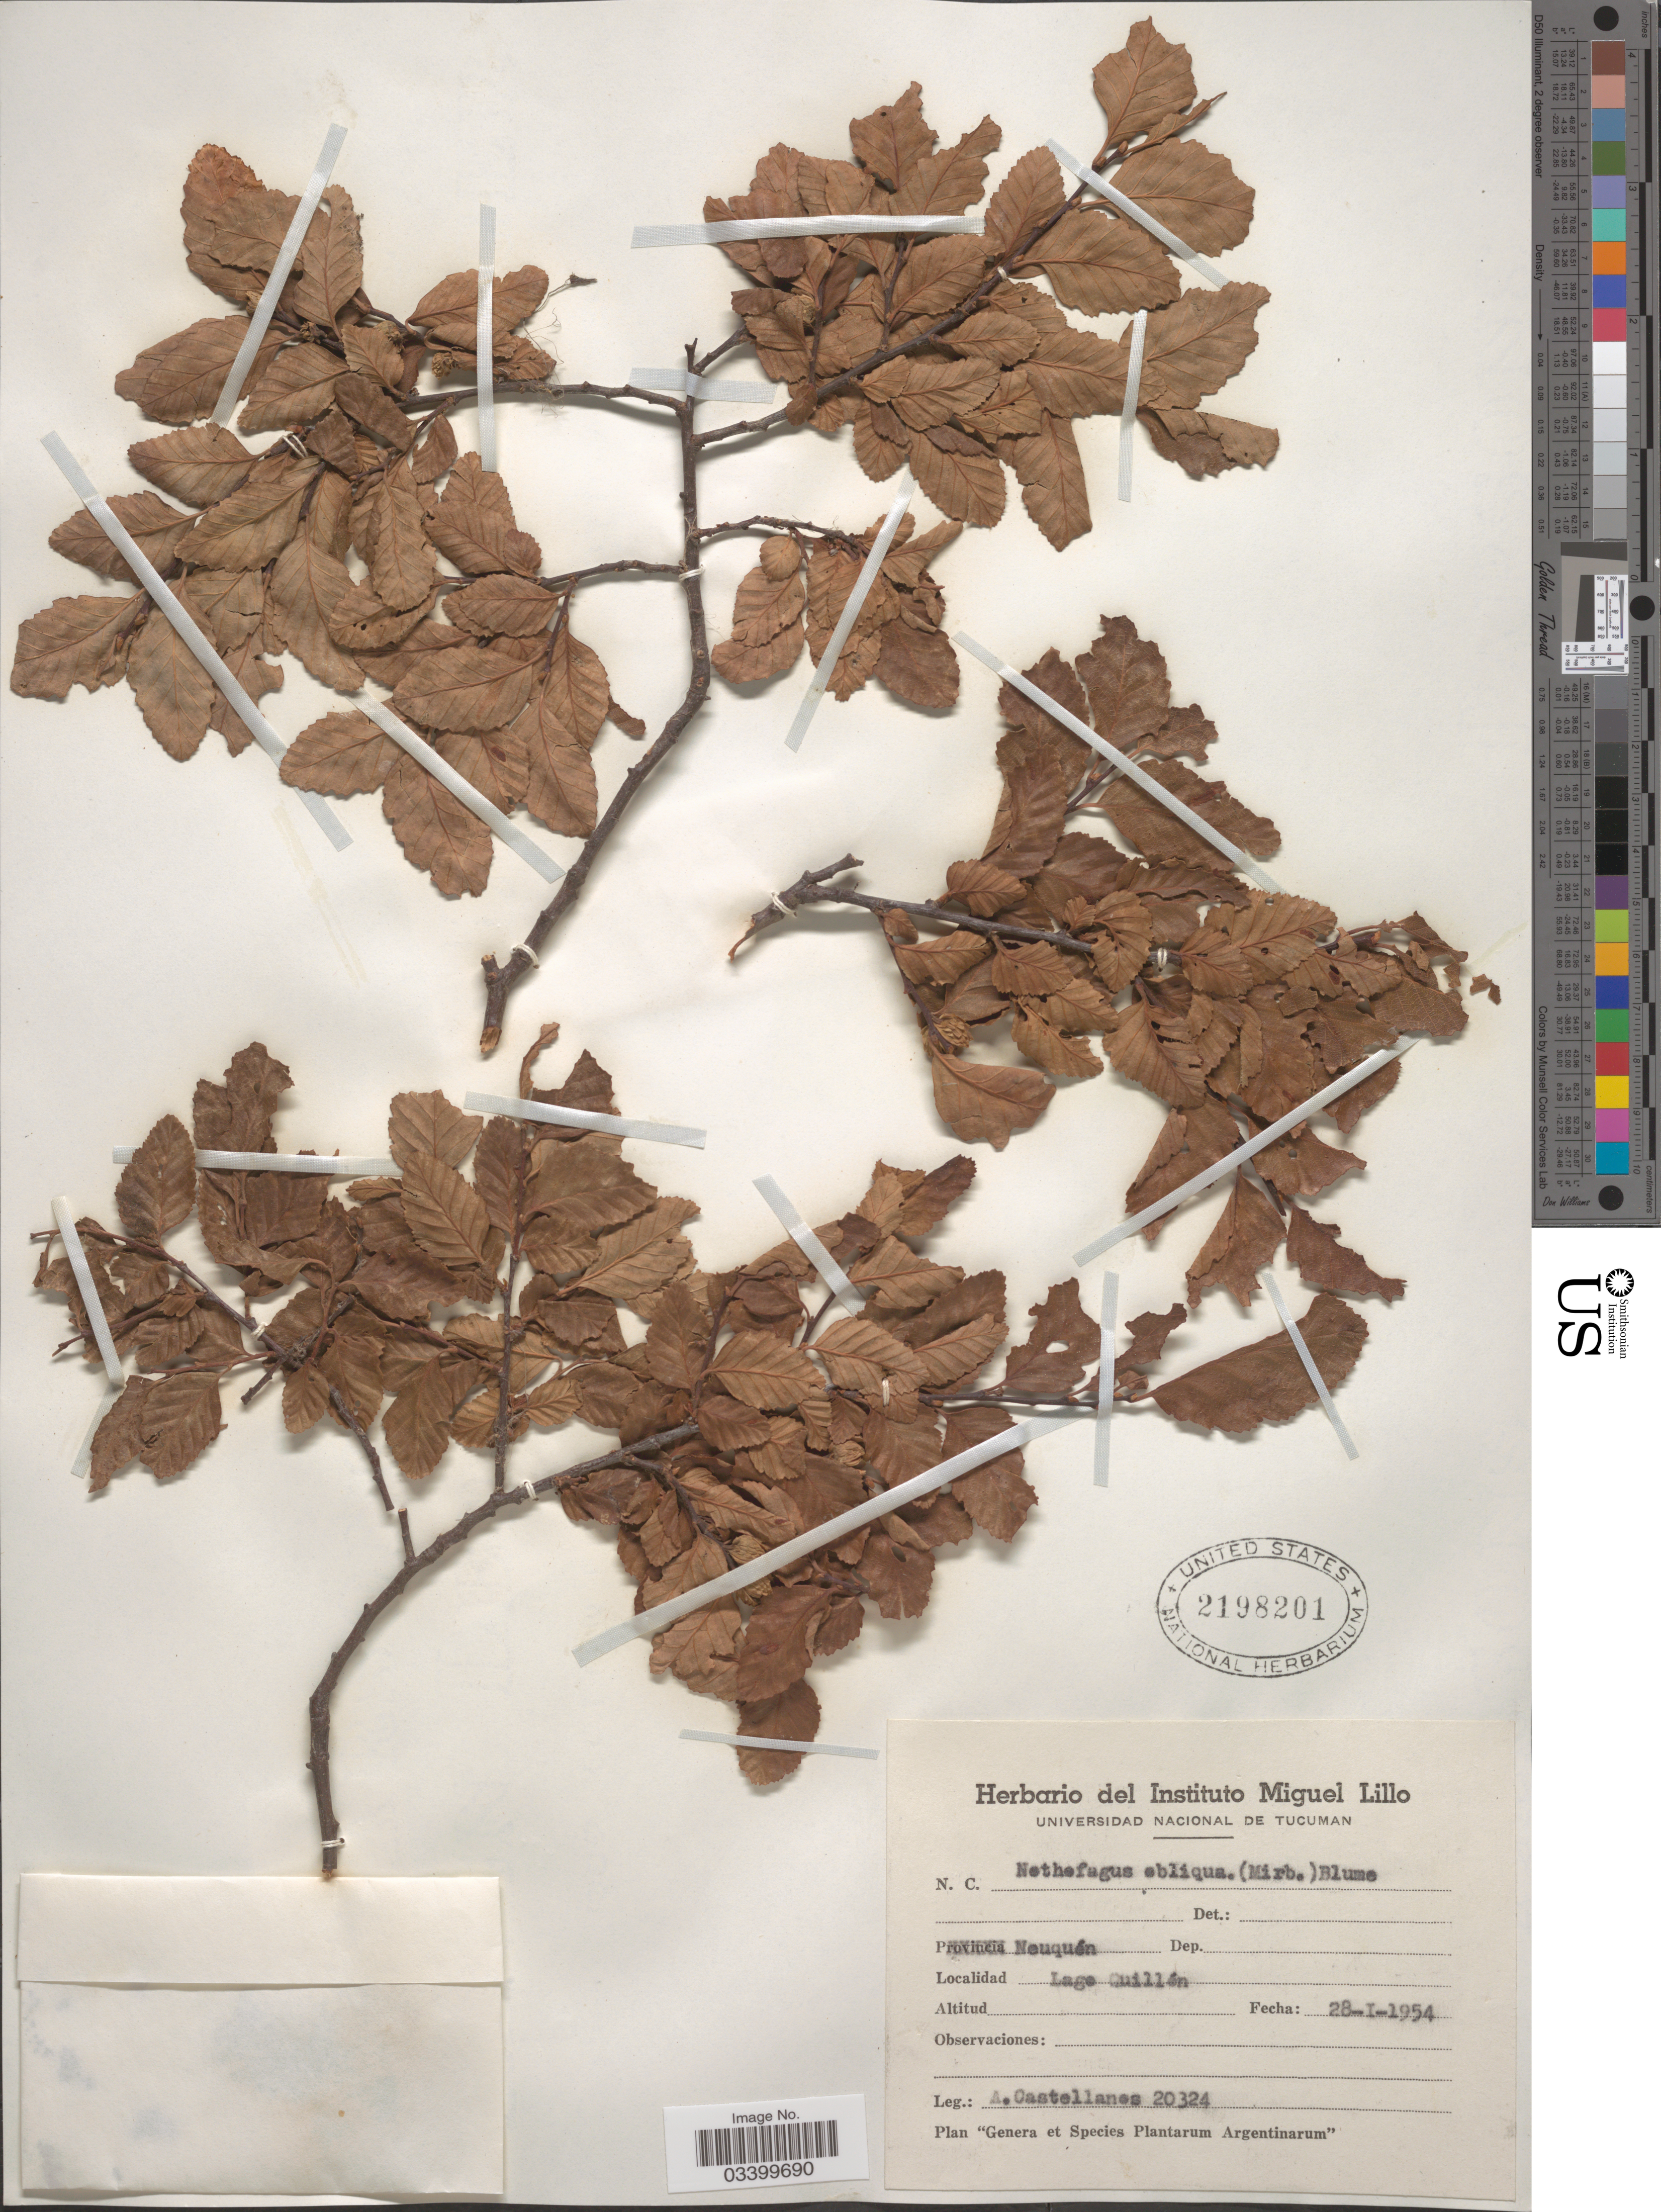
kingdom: Plantae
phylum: Tracheophyta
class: Magnoliopsida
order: Fagales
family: Nothofagaceae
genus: Nothofagus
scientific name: Nothofagus obliqua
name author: (Mirb.) Oerst.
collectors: A. Castellanos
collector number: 20324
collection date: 1954-01-28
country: Argentina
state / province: Neuquen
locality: Lago Quillén.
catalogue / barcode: US 2198201